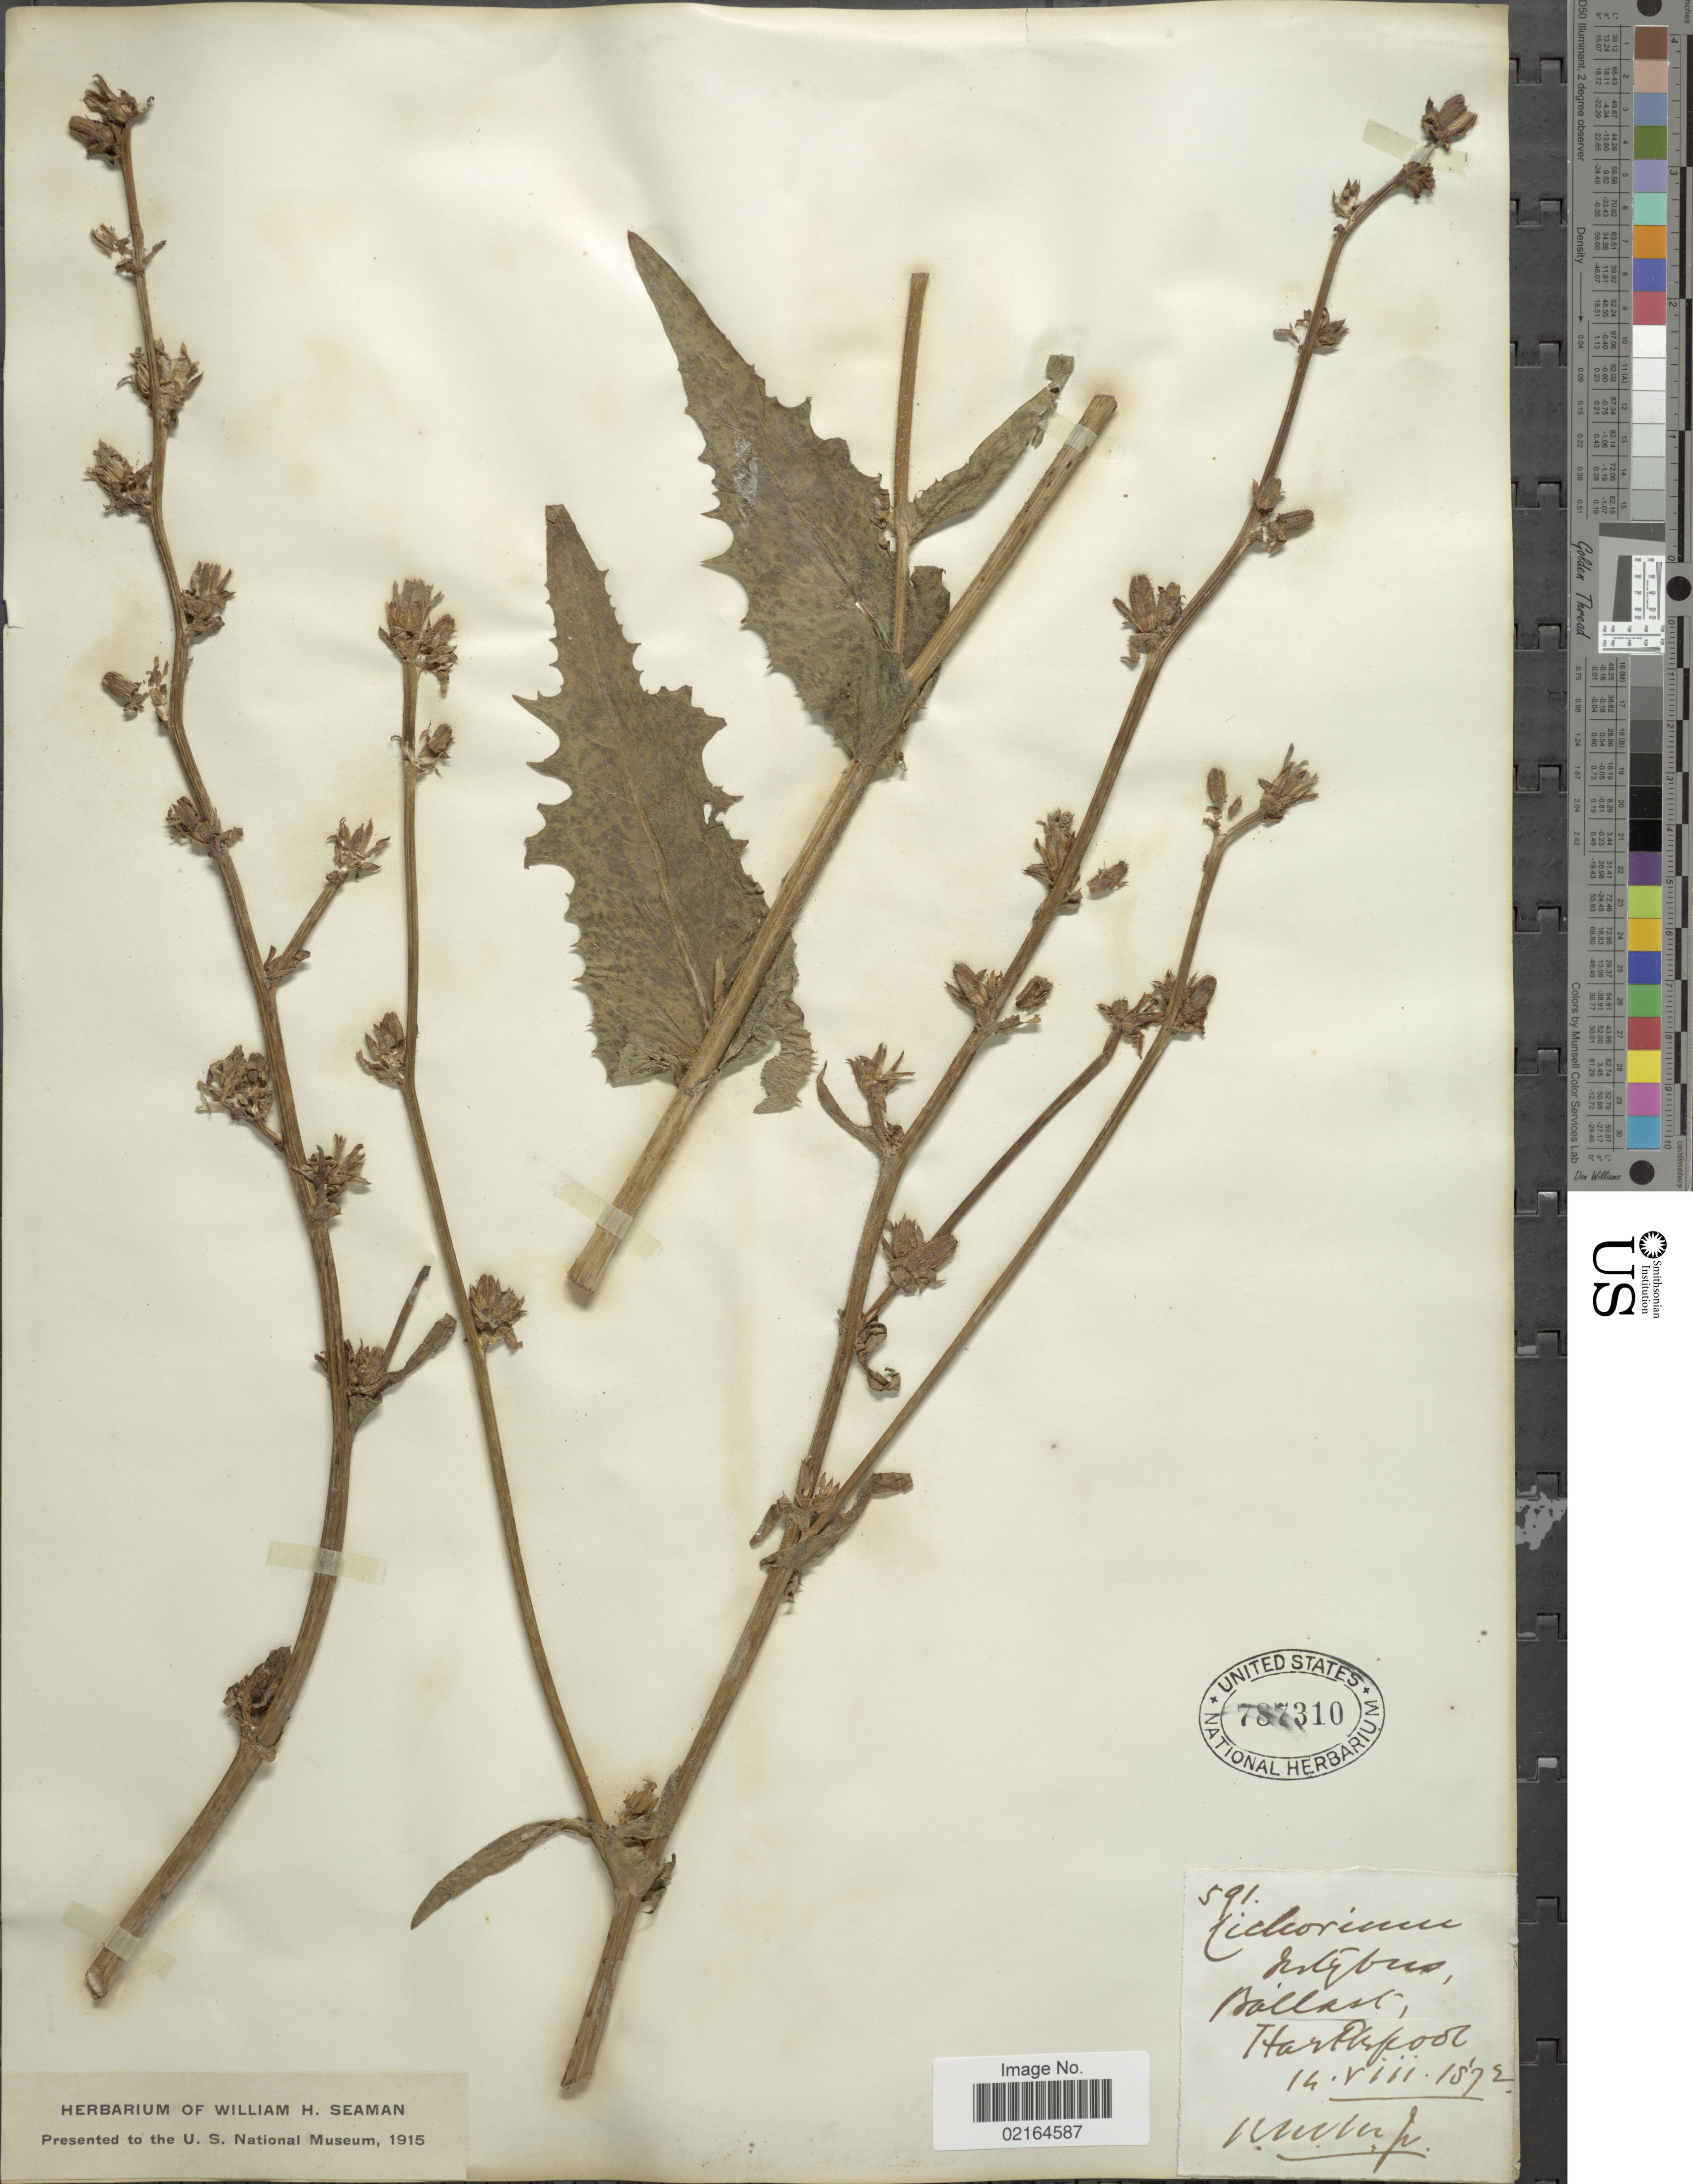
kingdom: Plantae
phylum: Tracheophyta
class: Magnoliopsida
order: Asterales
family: Asteraceae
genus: Cichorium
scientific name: Cichorium intybus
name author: L.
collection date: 1872-08-14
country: United Kingdom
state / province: England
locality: Ballast, Hartlepool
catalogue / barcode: US 787310